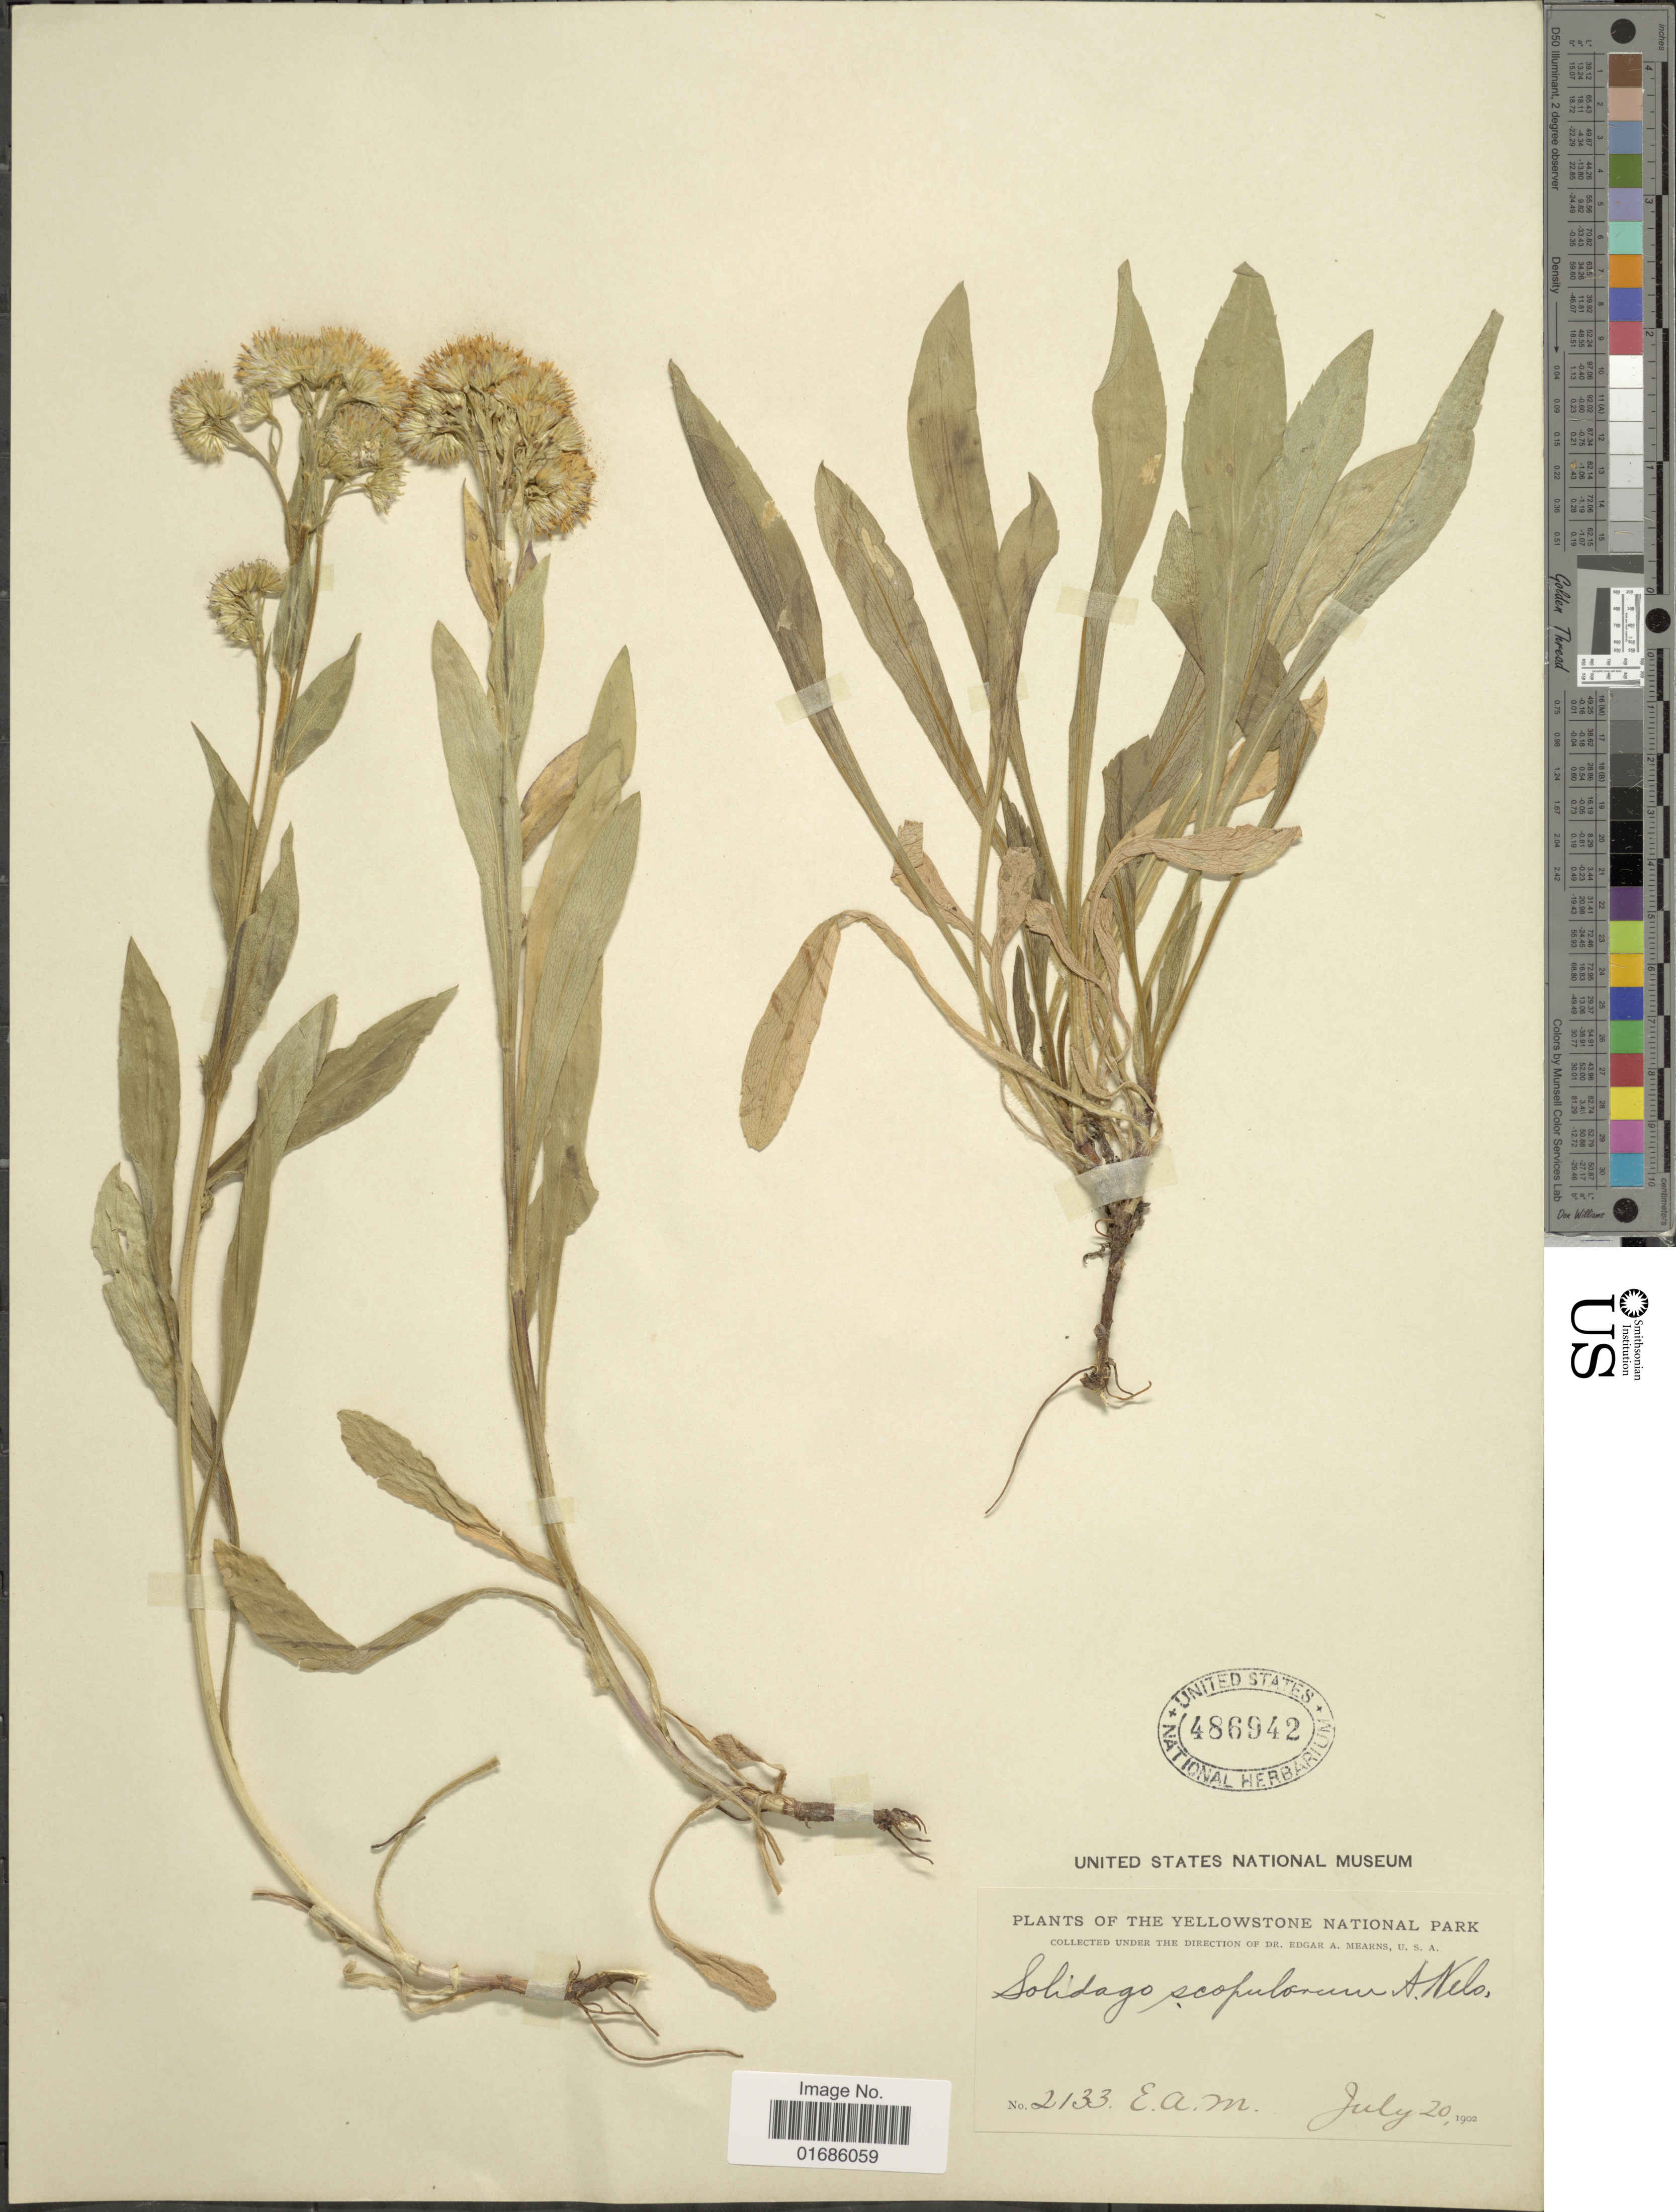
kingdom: Plantae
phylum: Tracheophyta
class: Magnoliopsida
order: Asterales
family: Asteraceae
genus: Solidago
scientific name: Solidago ciliosa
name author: Greene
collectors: E. A. Mearns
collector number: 2133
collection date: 1902-07-20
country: United States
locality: The Yellowstone National Park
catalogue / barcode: US 486942